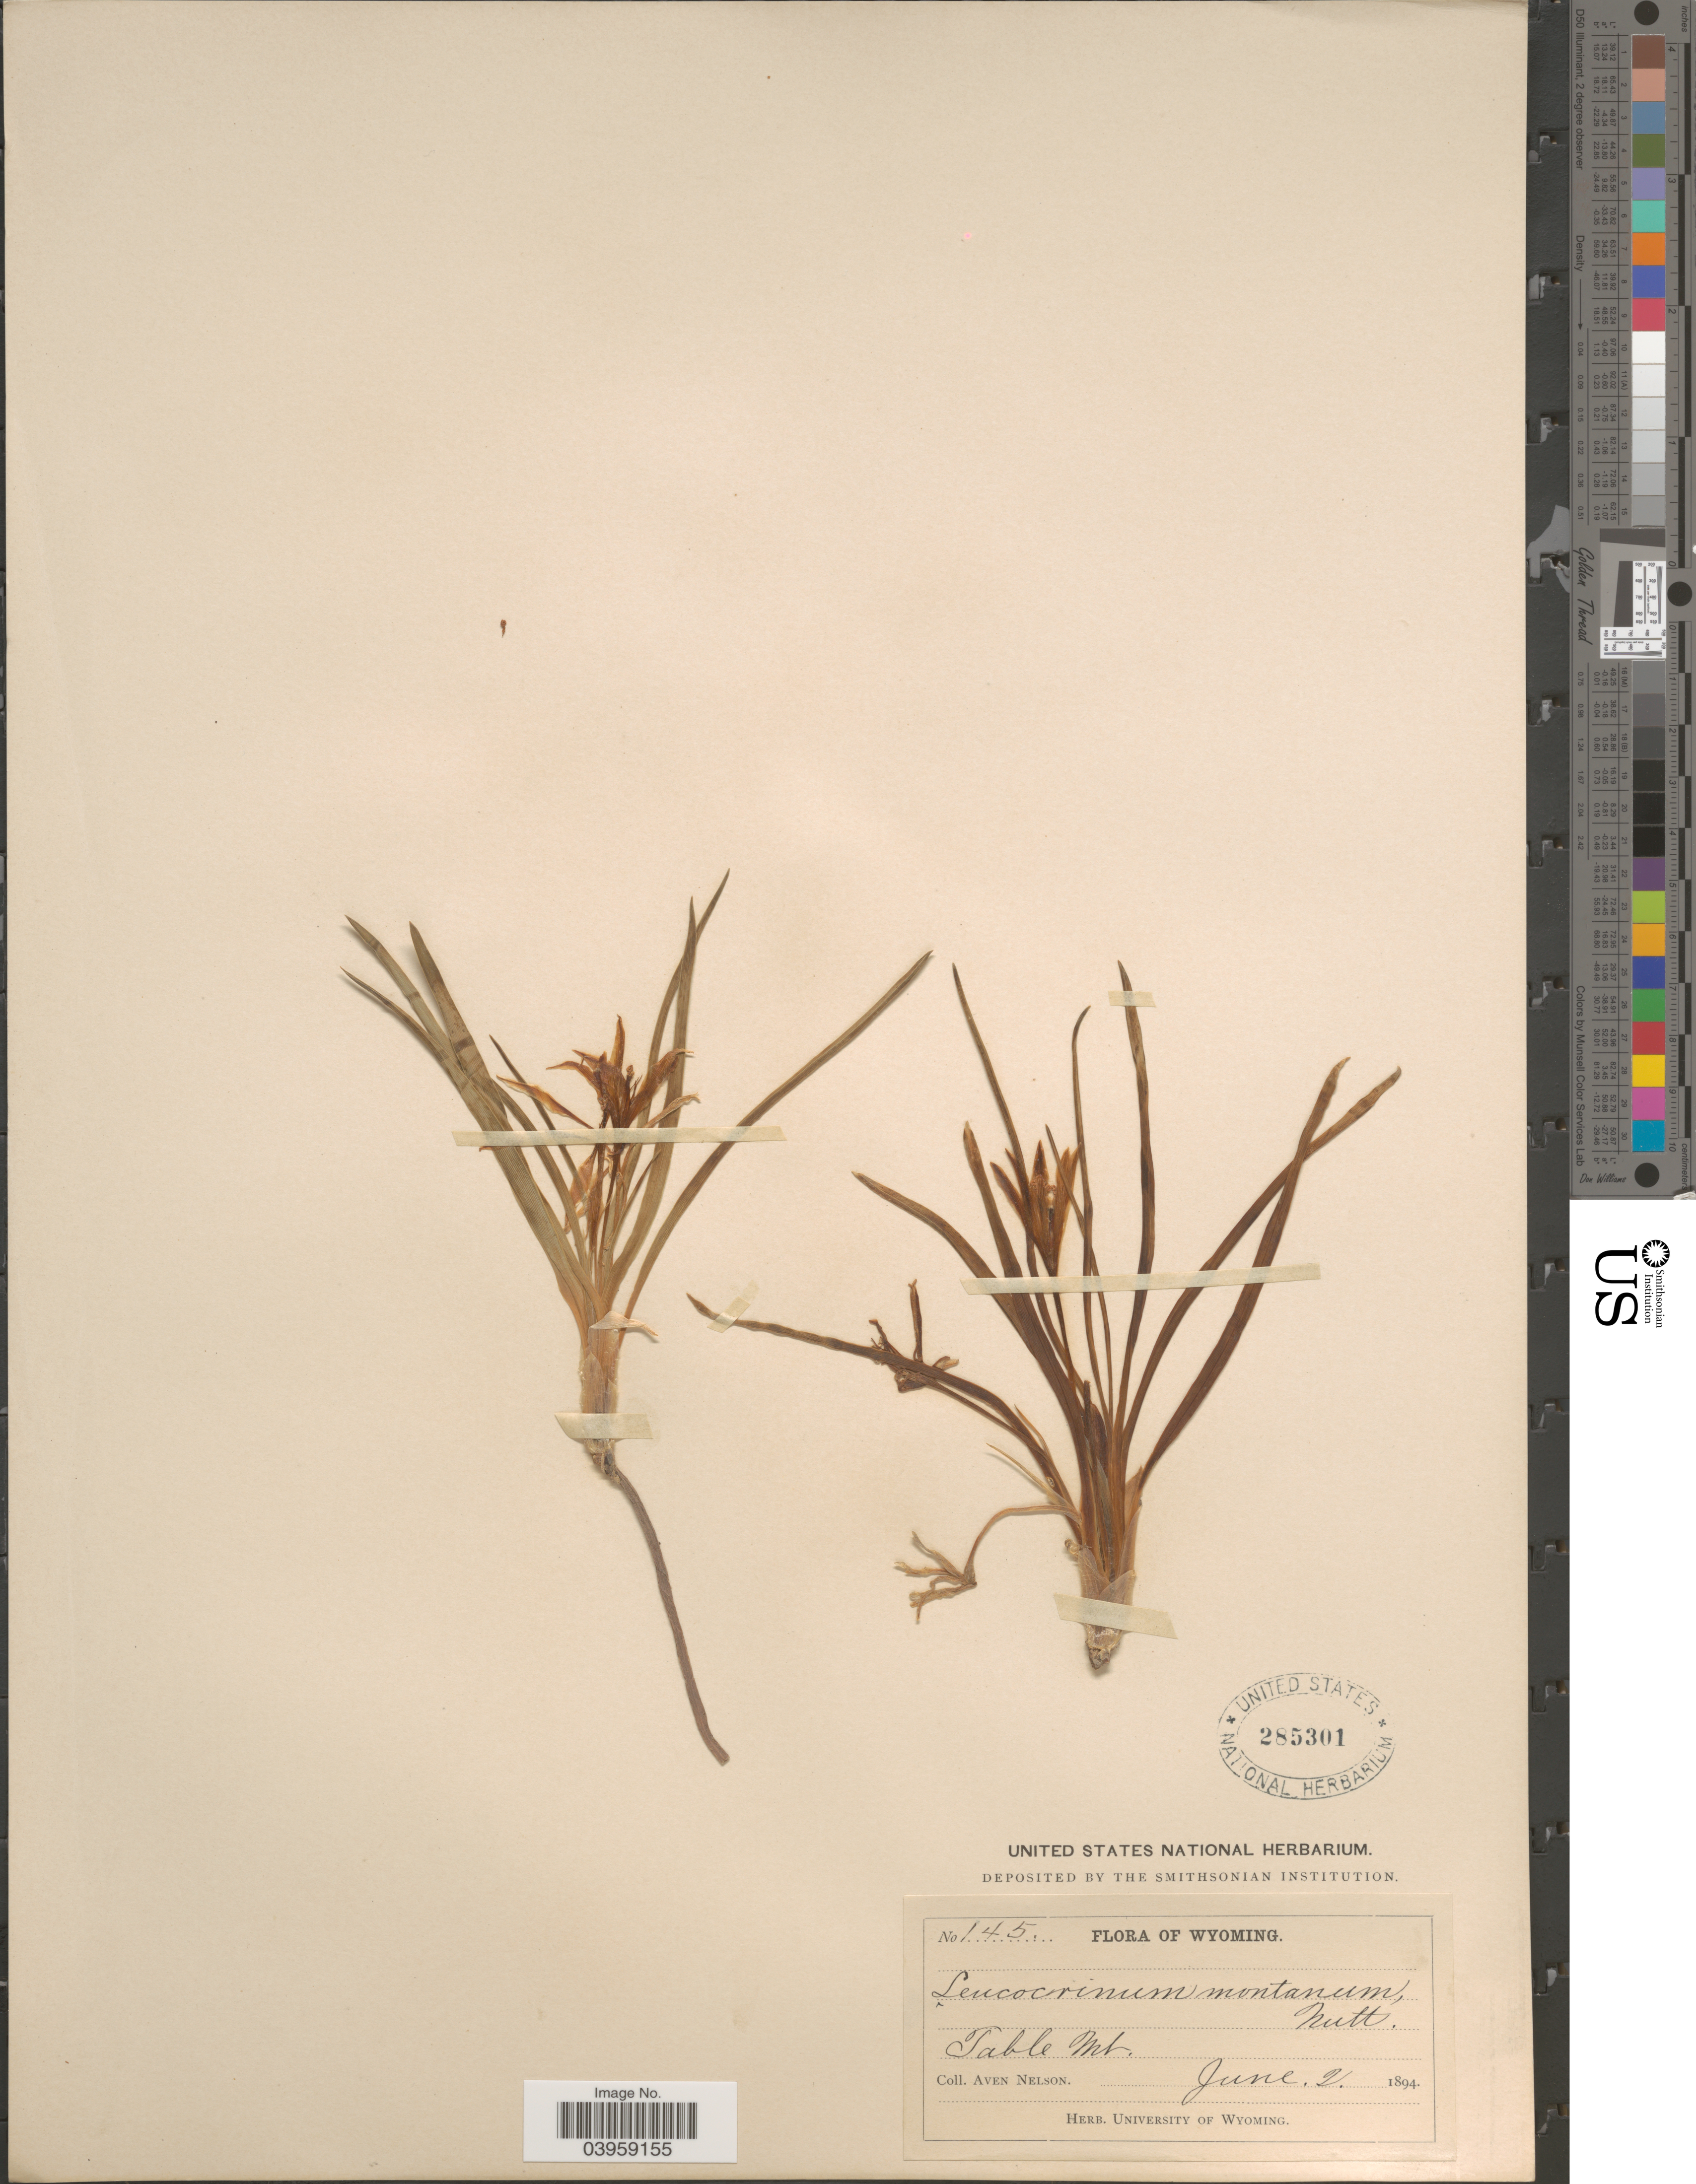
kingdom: Plantae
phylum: Tracheophyta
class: Liliopsida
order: Asparagales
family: Asparagaceae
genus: Leucocrinum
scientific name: Leucocrinum montanum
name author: Nutt.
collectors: A. Nelson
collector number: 145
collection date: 1894-06-02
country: United States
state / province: Wyoming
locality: Table Mt.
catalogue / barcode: US 285301